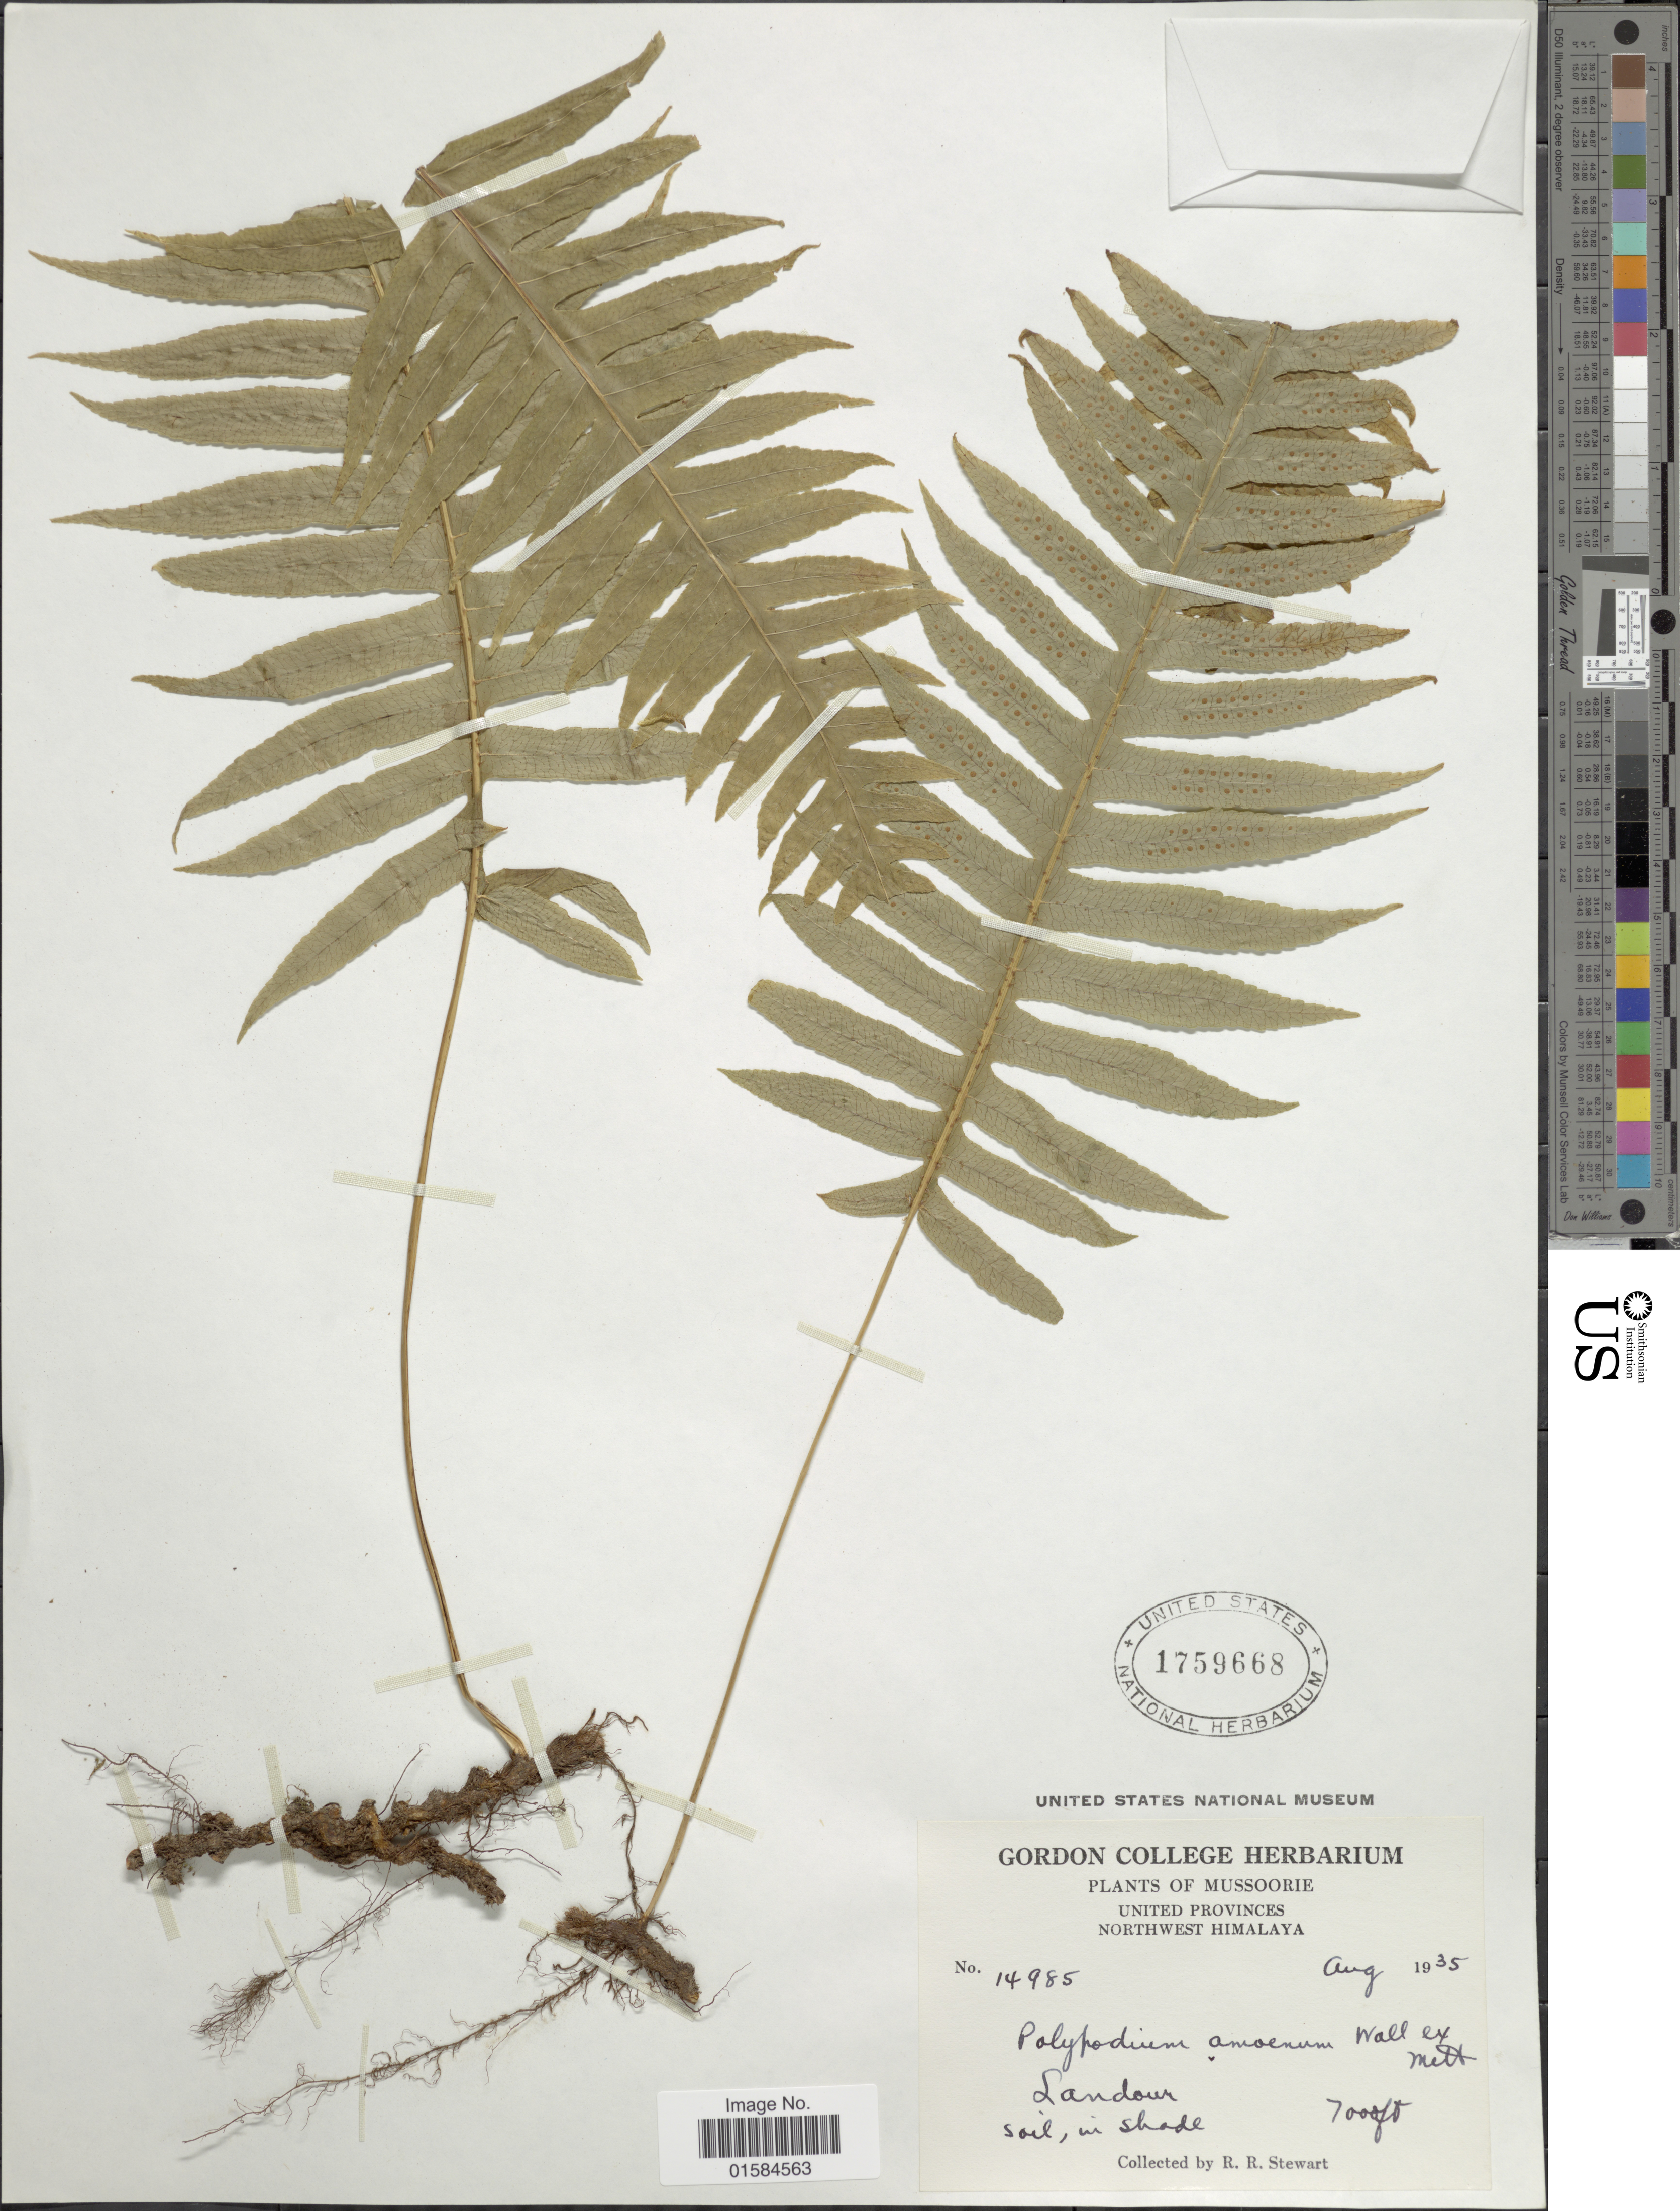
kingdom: Plantae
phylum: Tracheophyta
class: Polypodiopsida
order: Polypodiales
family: Polypodiaceae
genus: Goniophlebium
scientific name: Goniophlebium amoenum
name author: (Wall. ex Mett.) J. Sm.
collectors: R. R. Stewart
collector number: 14985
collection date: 1935-08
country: India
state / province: Uttarakhand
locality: Mussoorie, United Provinces, Northwest Himalaya, Landour.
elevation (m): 2134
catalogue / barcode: US 1759668